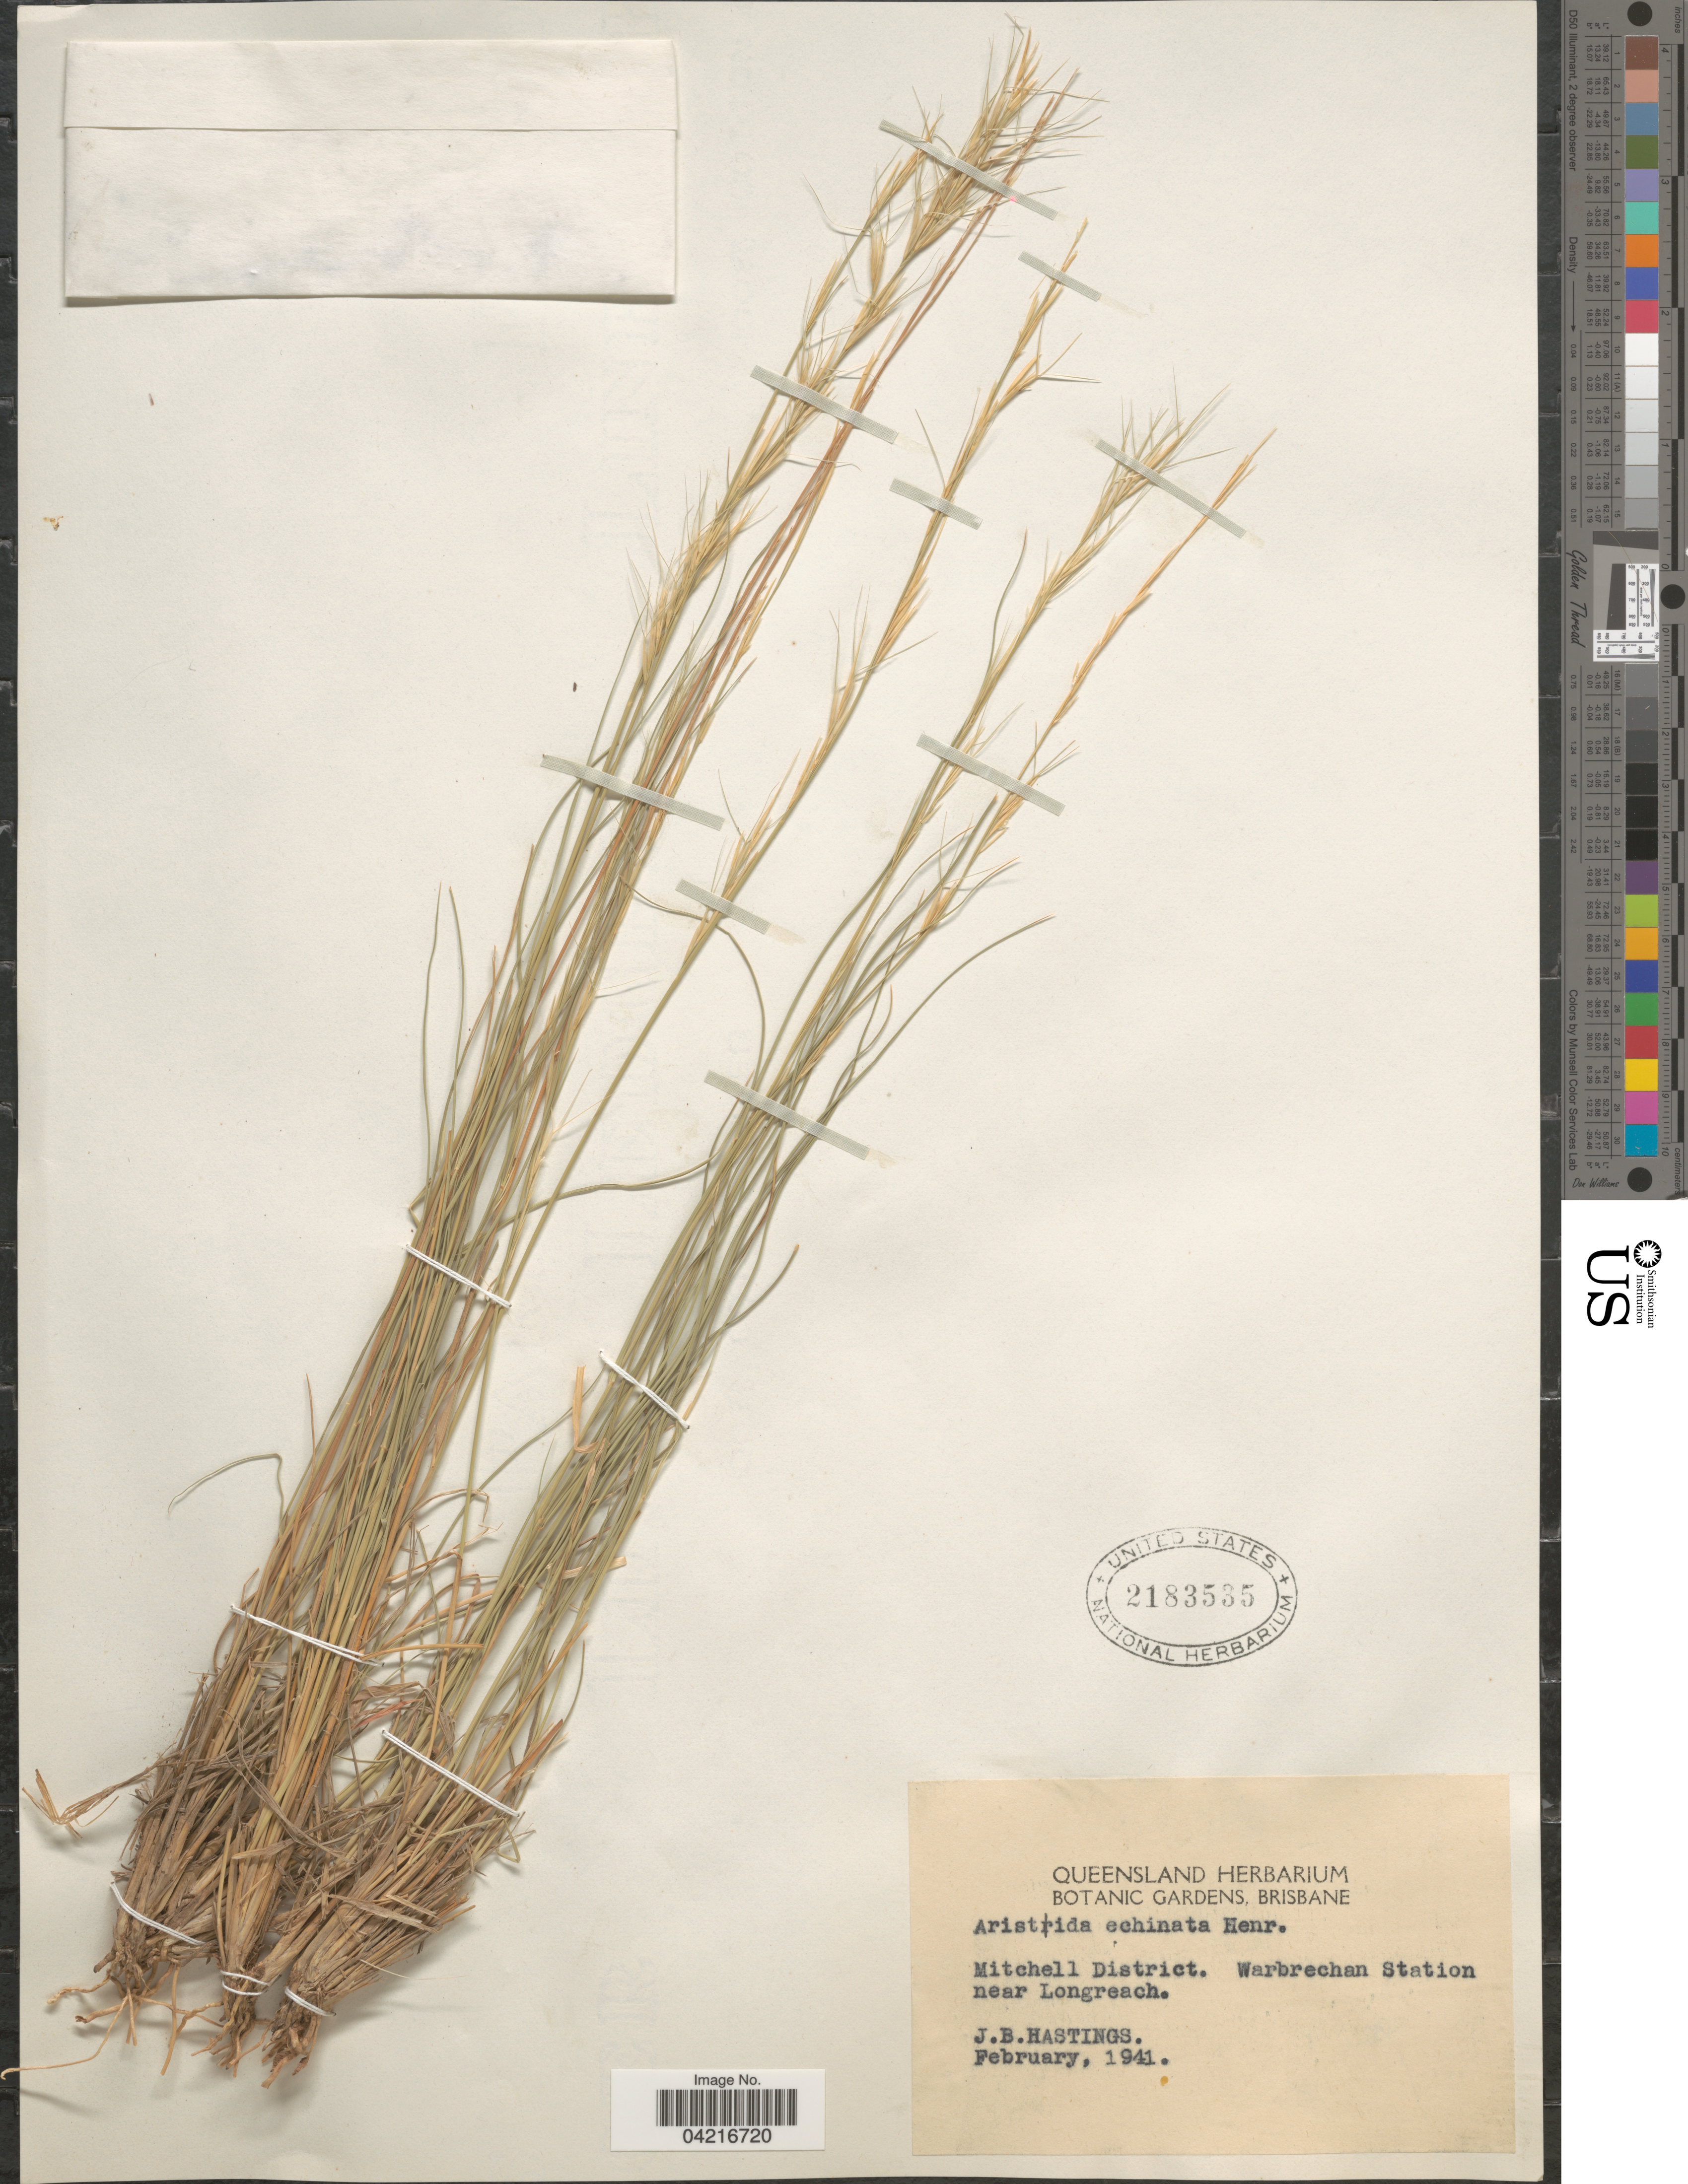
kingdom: Plantae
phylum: Tracheophyta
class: Liliopsida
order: Poales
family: Poaceae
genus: Aristida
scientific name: Aristida echinata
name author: Henr.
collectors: J. Hastings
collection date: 1941-02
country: Australia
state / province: Queensland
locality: Mitchell District. Warbrechan Station near Longreach.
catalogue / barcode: US 2183535